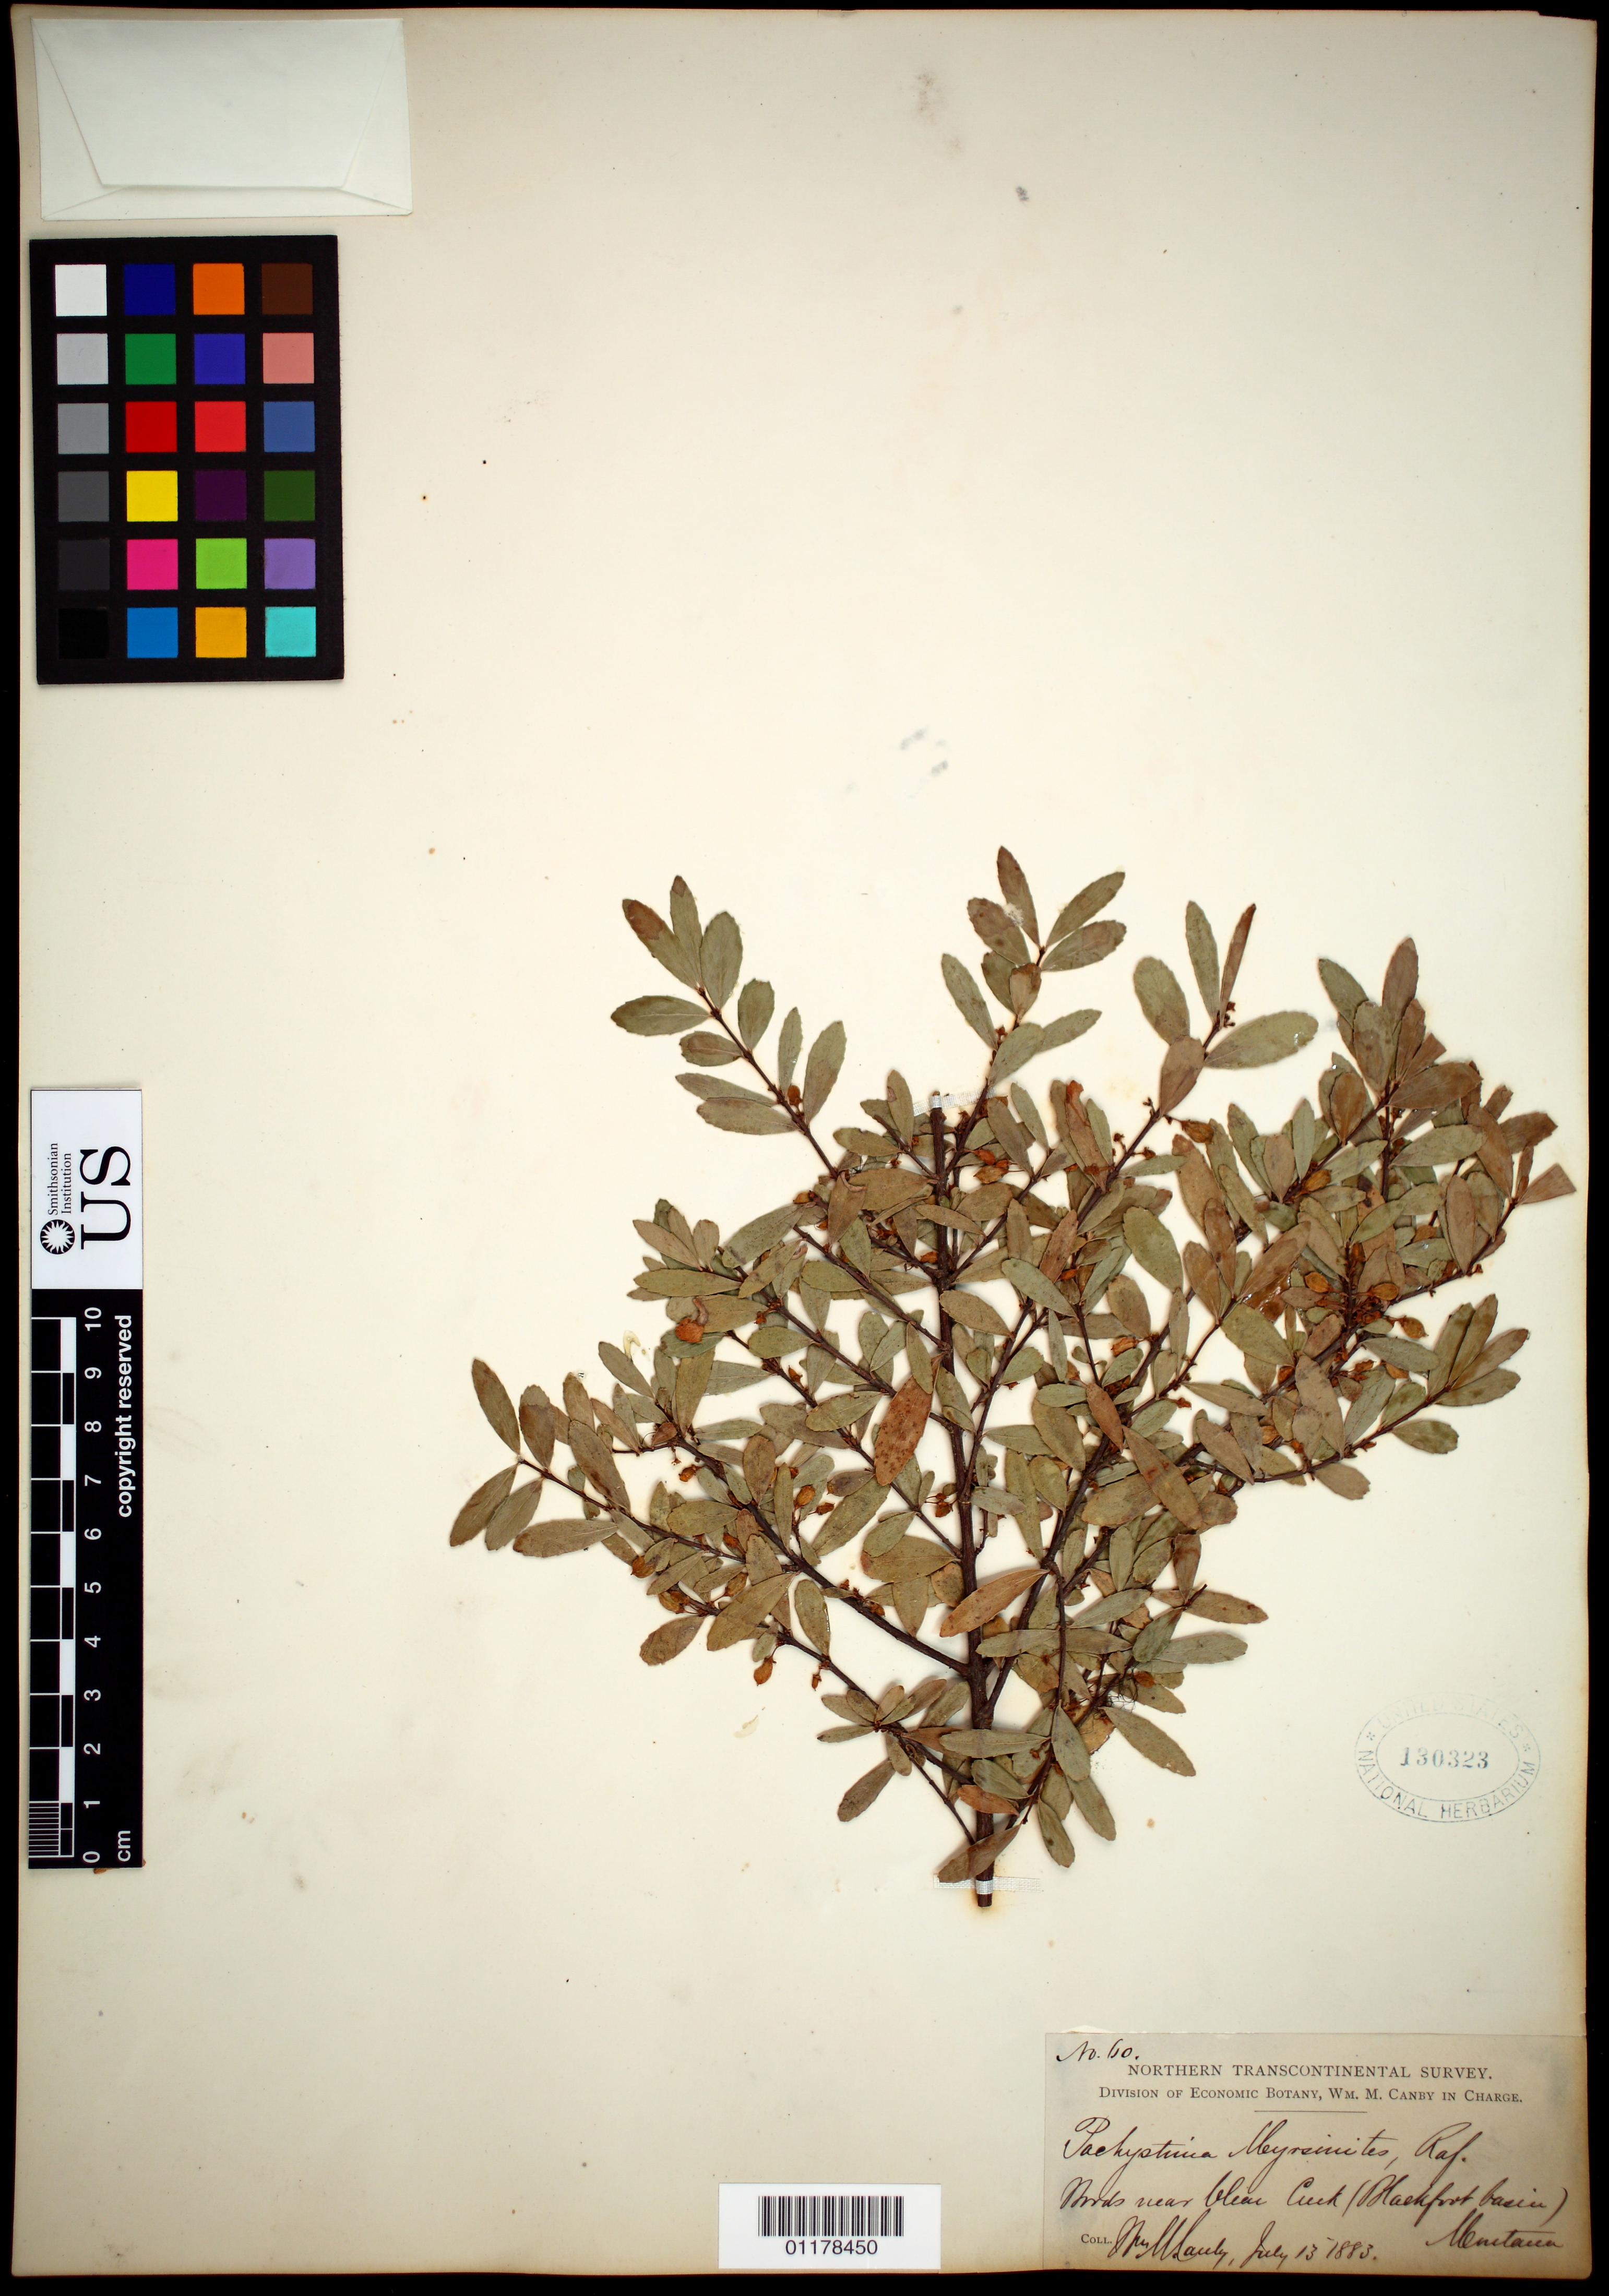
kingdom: Plantae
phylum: Tracheophyta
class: Magnoliopsida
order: Celastrales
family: Celastraceae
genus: Paxistima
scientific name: Paxistima myrsinites subsp. myrsinites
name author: (Pursh) Raf.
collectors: W. M. Canby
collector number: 60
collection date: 1883-07-13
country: United States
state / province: Montana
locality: Near Clear Creek.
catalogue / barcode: US 130323